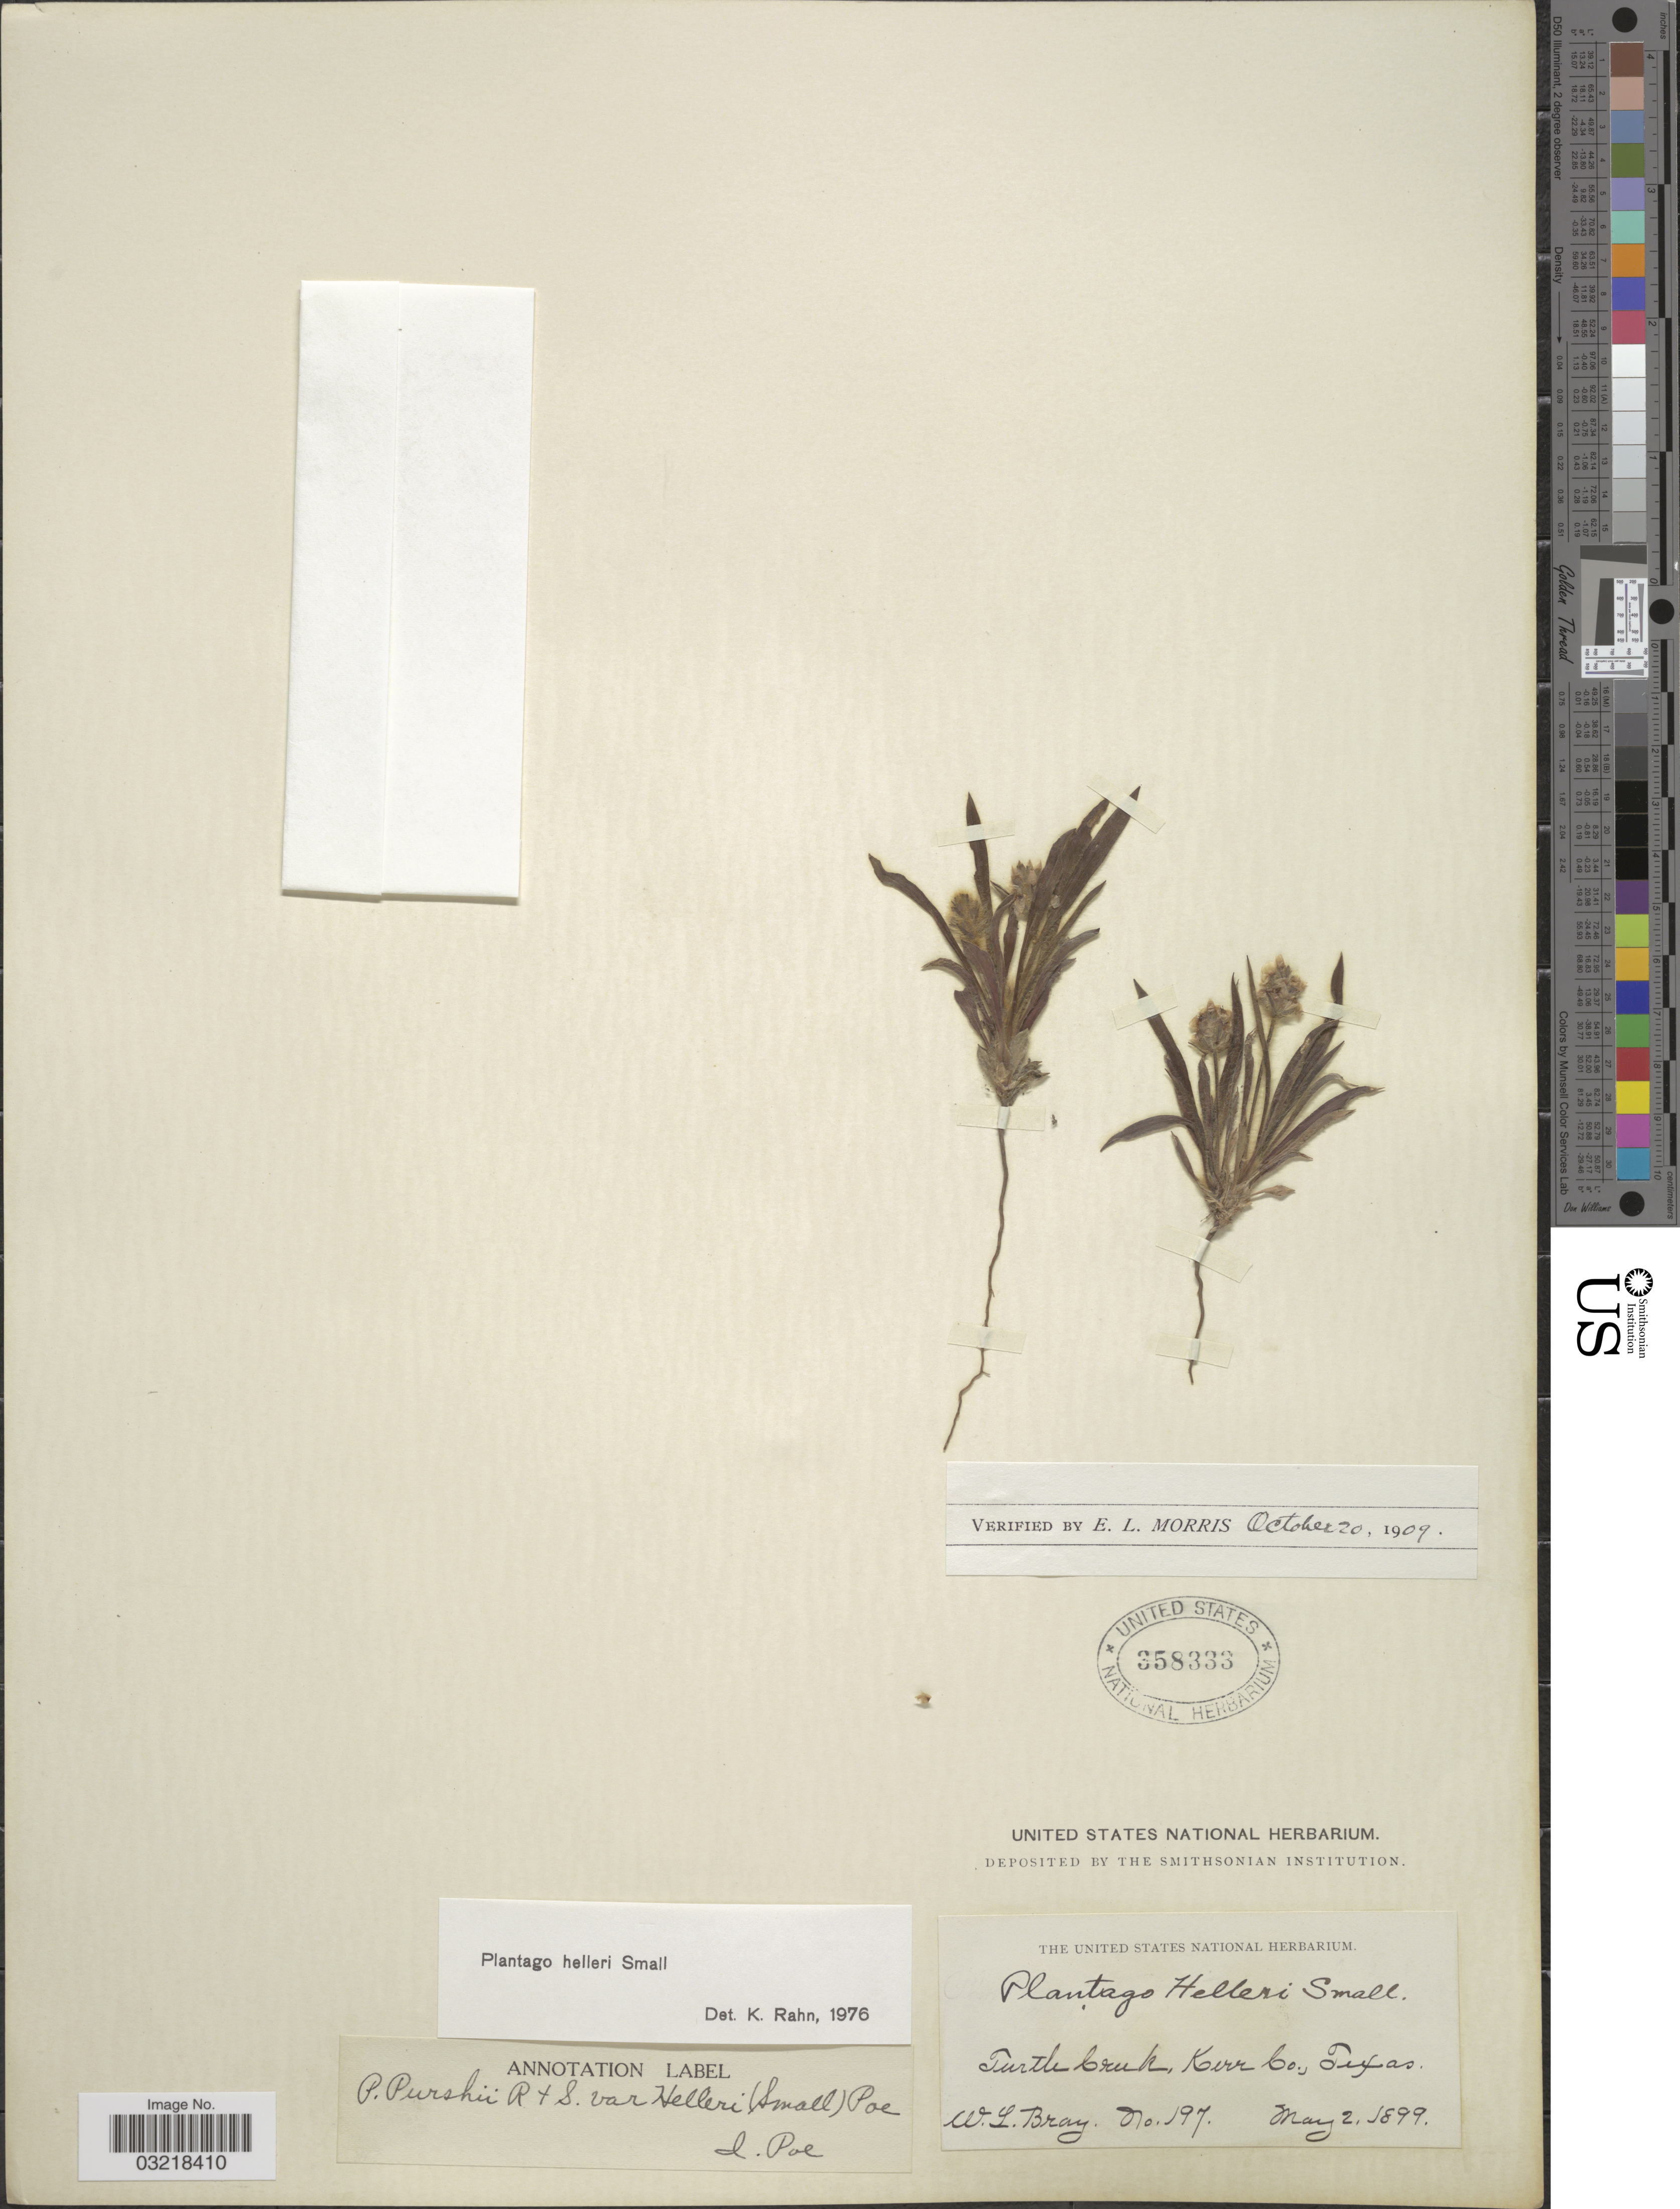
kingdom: Plantae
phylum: Tracheophyta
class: Magnoliopsida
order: Lamiales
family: Plantaginaceae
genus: Plantago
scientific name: Plantago helleri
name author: Small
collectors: W. L. Bray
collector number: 197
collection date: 1899-05-02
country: United States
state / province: Texas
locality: Turtle Creek, Kerr Co.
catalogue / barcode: US 358333